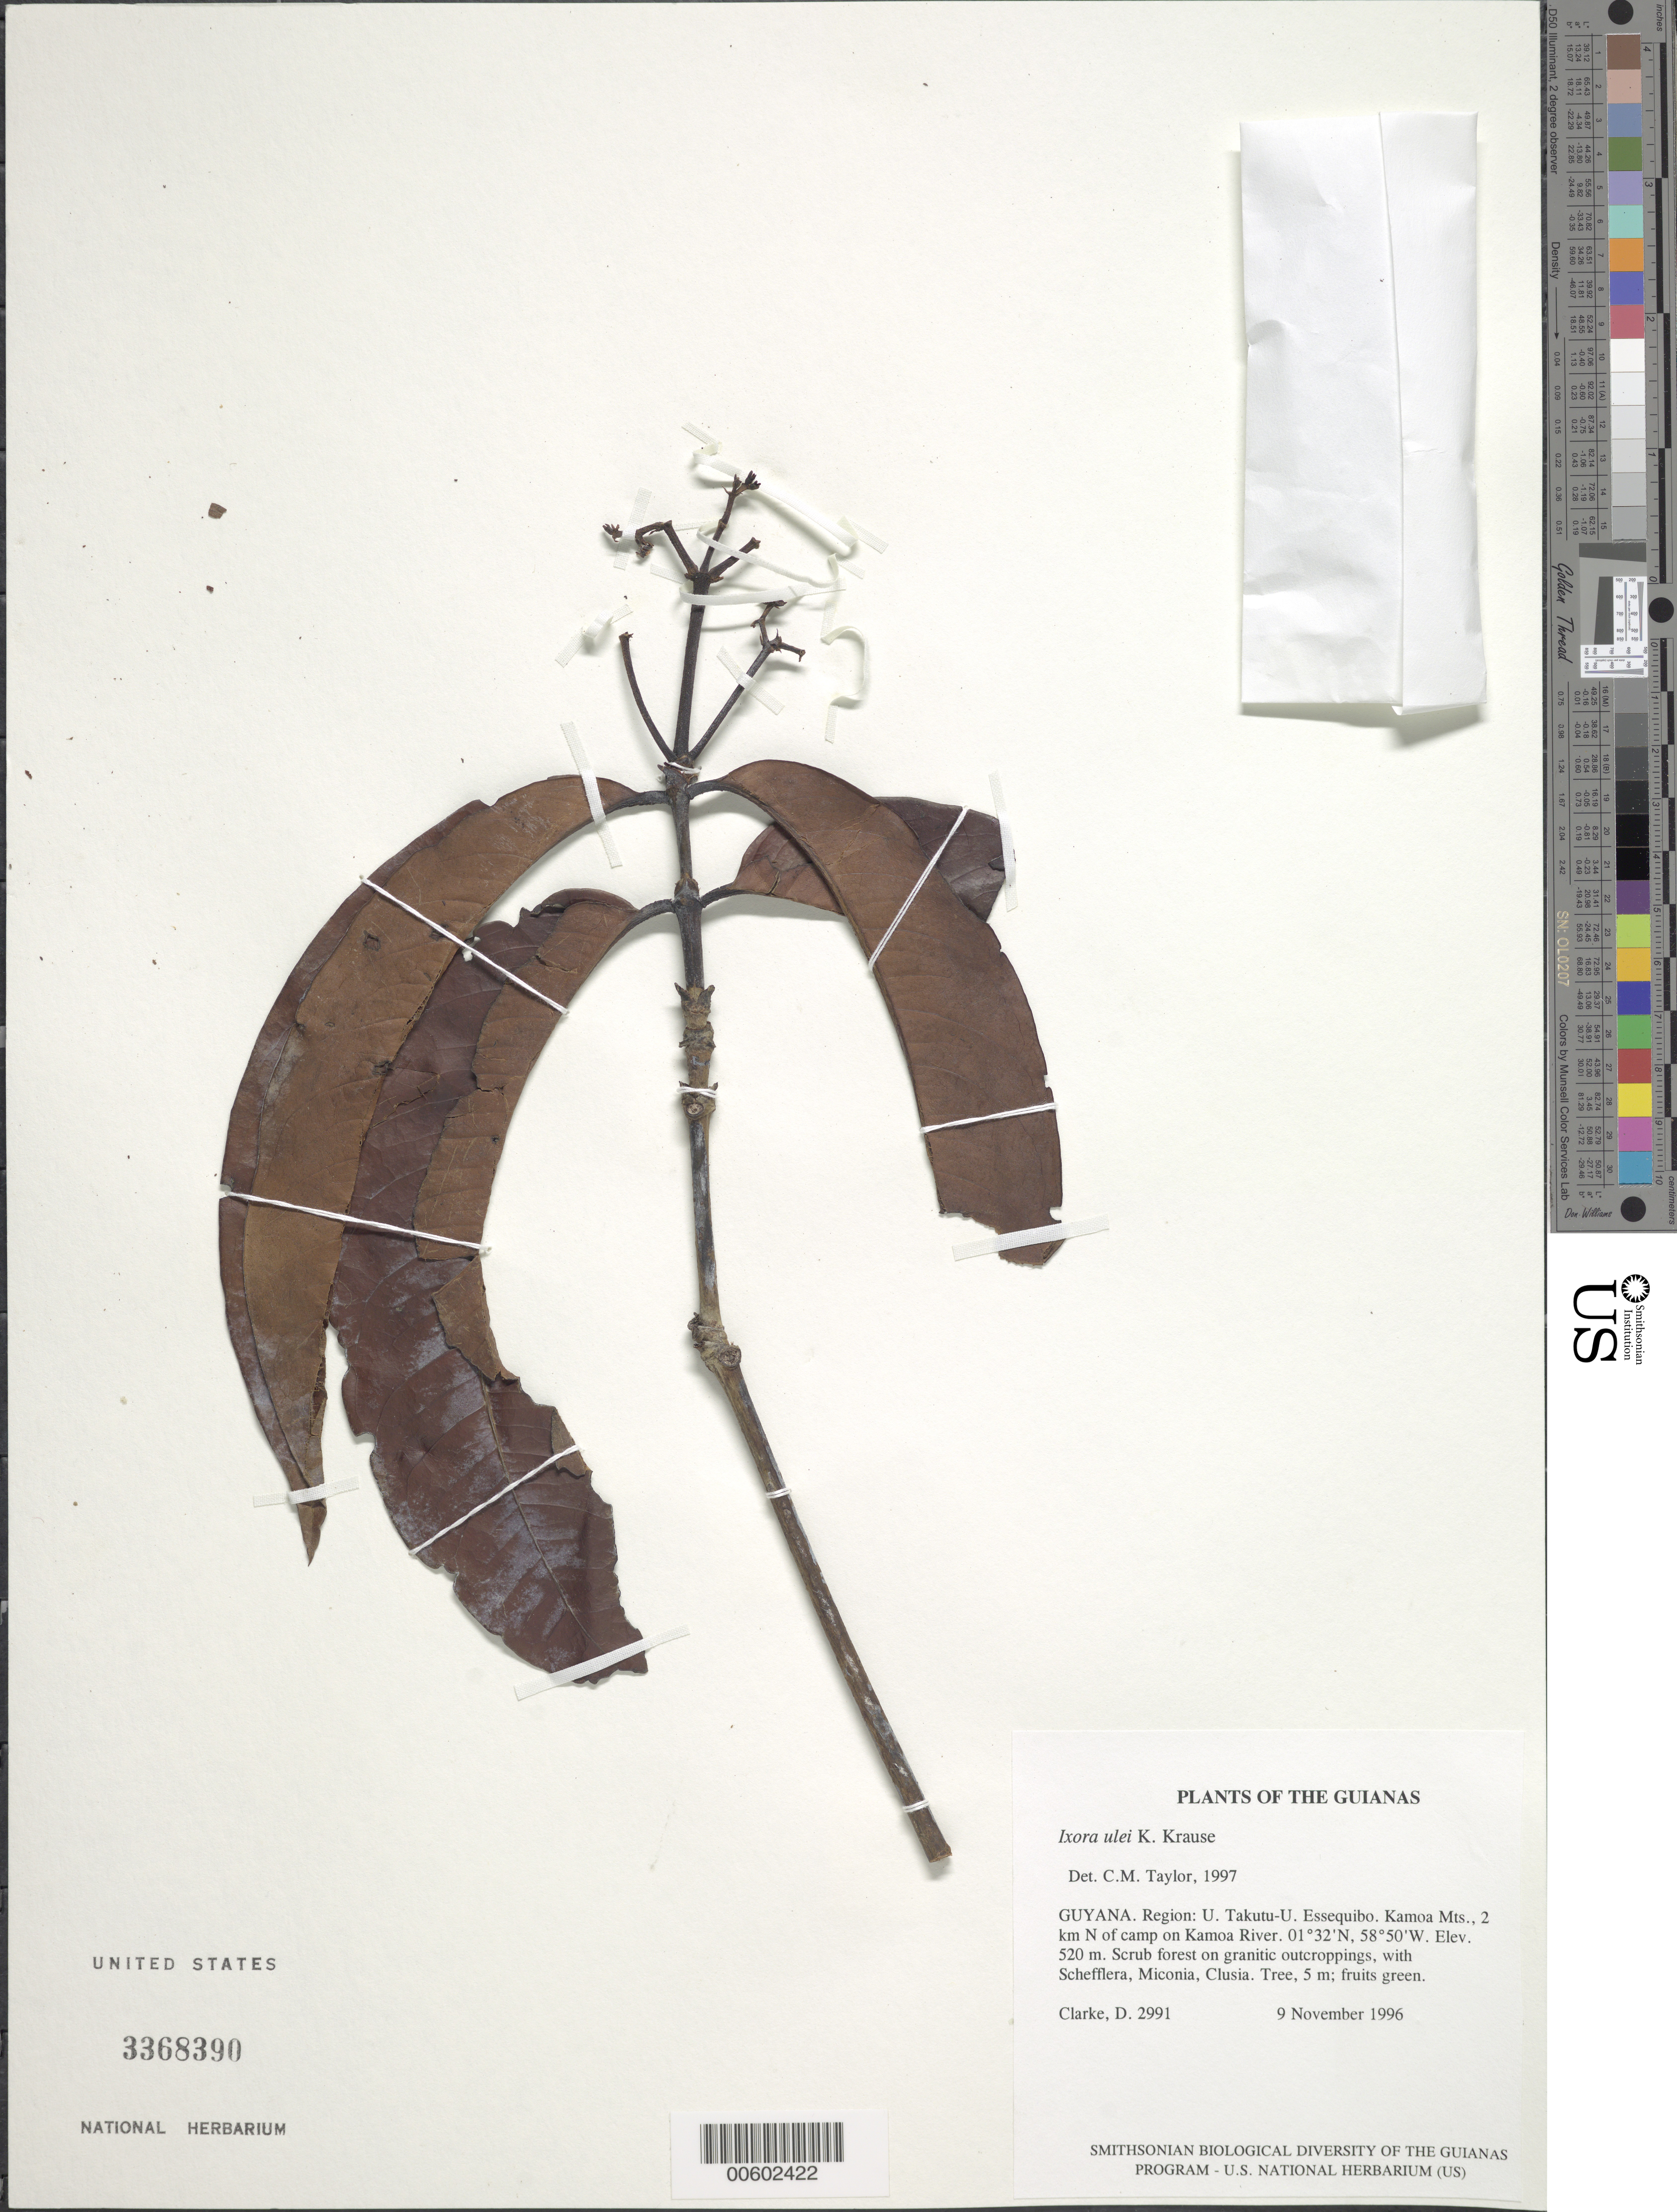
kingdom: Plantae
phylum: Tracheophyta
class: Magnoliopsida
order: Gentianales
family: Rubiaceae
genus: Ixora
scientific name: Ixora ulei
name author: K. Krause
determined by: Taylor, Charlotte M.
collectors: H. D. Clarke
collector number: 2991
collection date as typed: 9 November 1996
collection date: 1996-11-09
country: Guyana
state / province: U. Takutu-U. Essequibo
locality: Kamoa Mts., 2 km N of camp on Kamoa River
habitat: Scrub forest on granitic outcroppings, with Schefflera, Miconia, Clusia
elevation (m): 520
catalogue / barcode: US 3368390